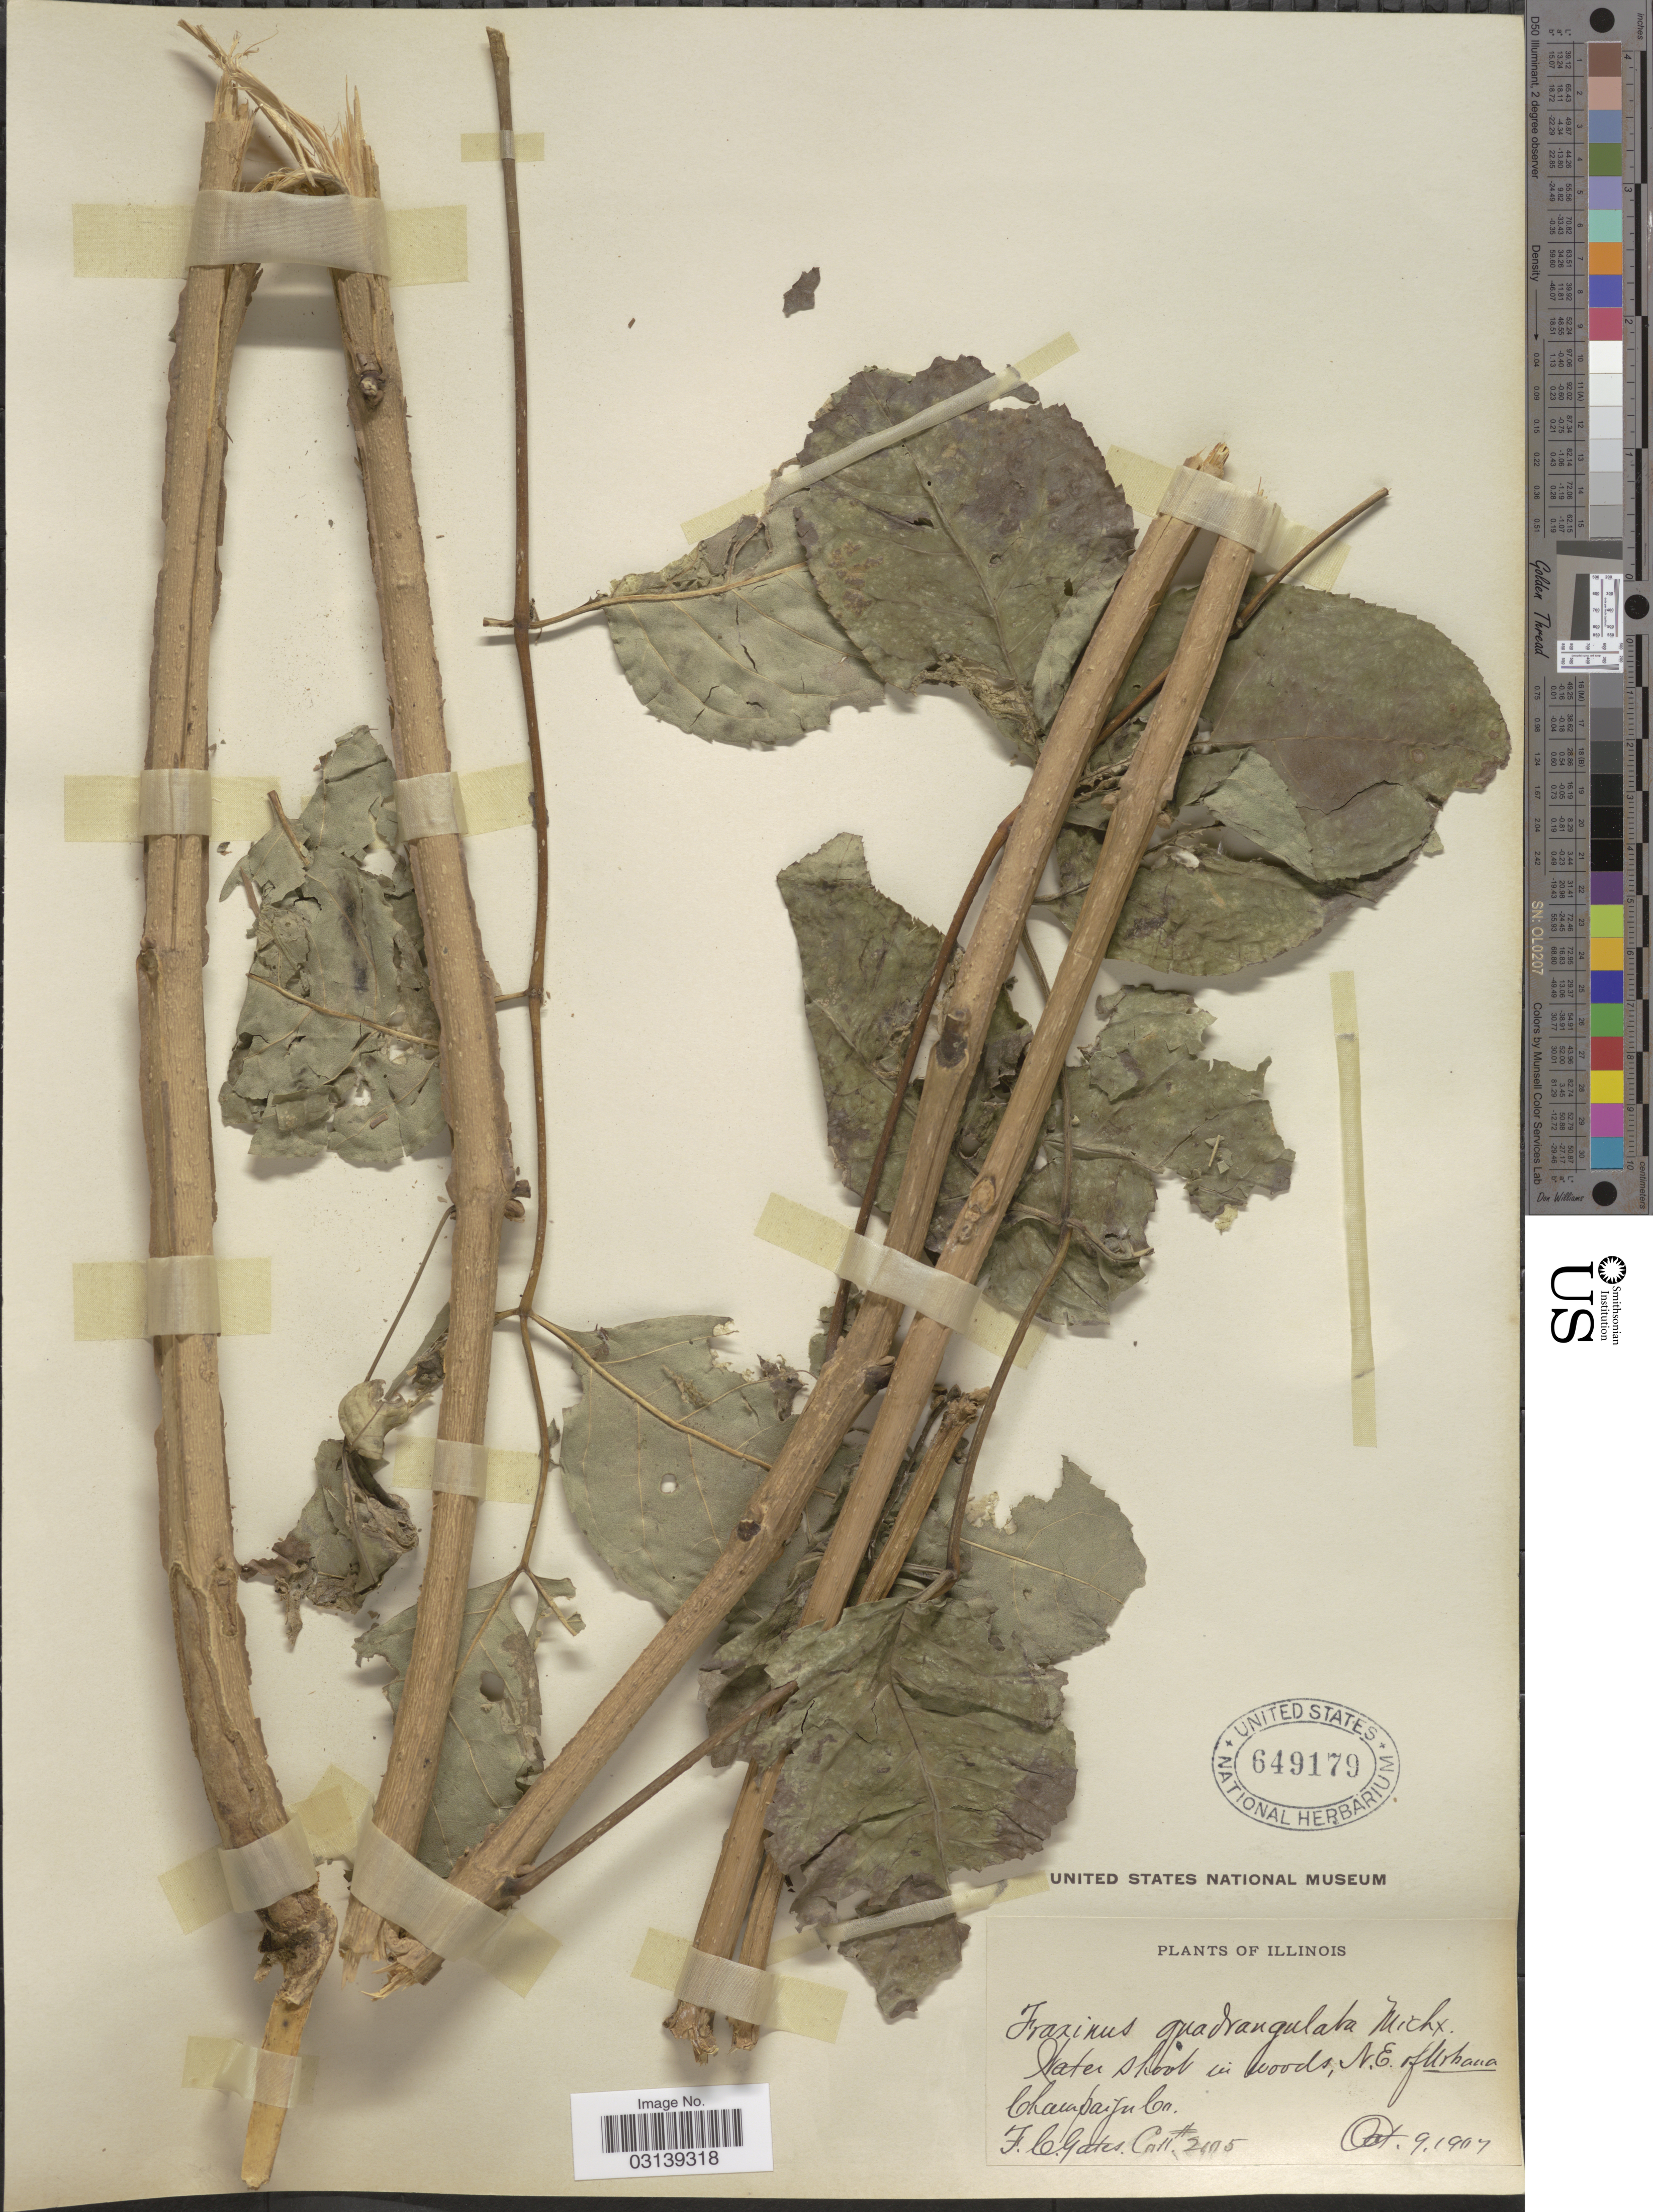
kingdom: Plantae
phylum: Tracheophyta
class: Magnoliopsida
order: Lamiales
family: Oleaceae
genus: Fraxinus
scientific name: Fraxinus quadrangulata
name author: Michx.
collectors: F. C. Gates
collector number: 2105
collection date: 1907-10-09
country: United States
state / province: Illinois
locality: Water shed in woods, N.E. of Urbana Champaign Co.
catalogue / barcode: US 649179